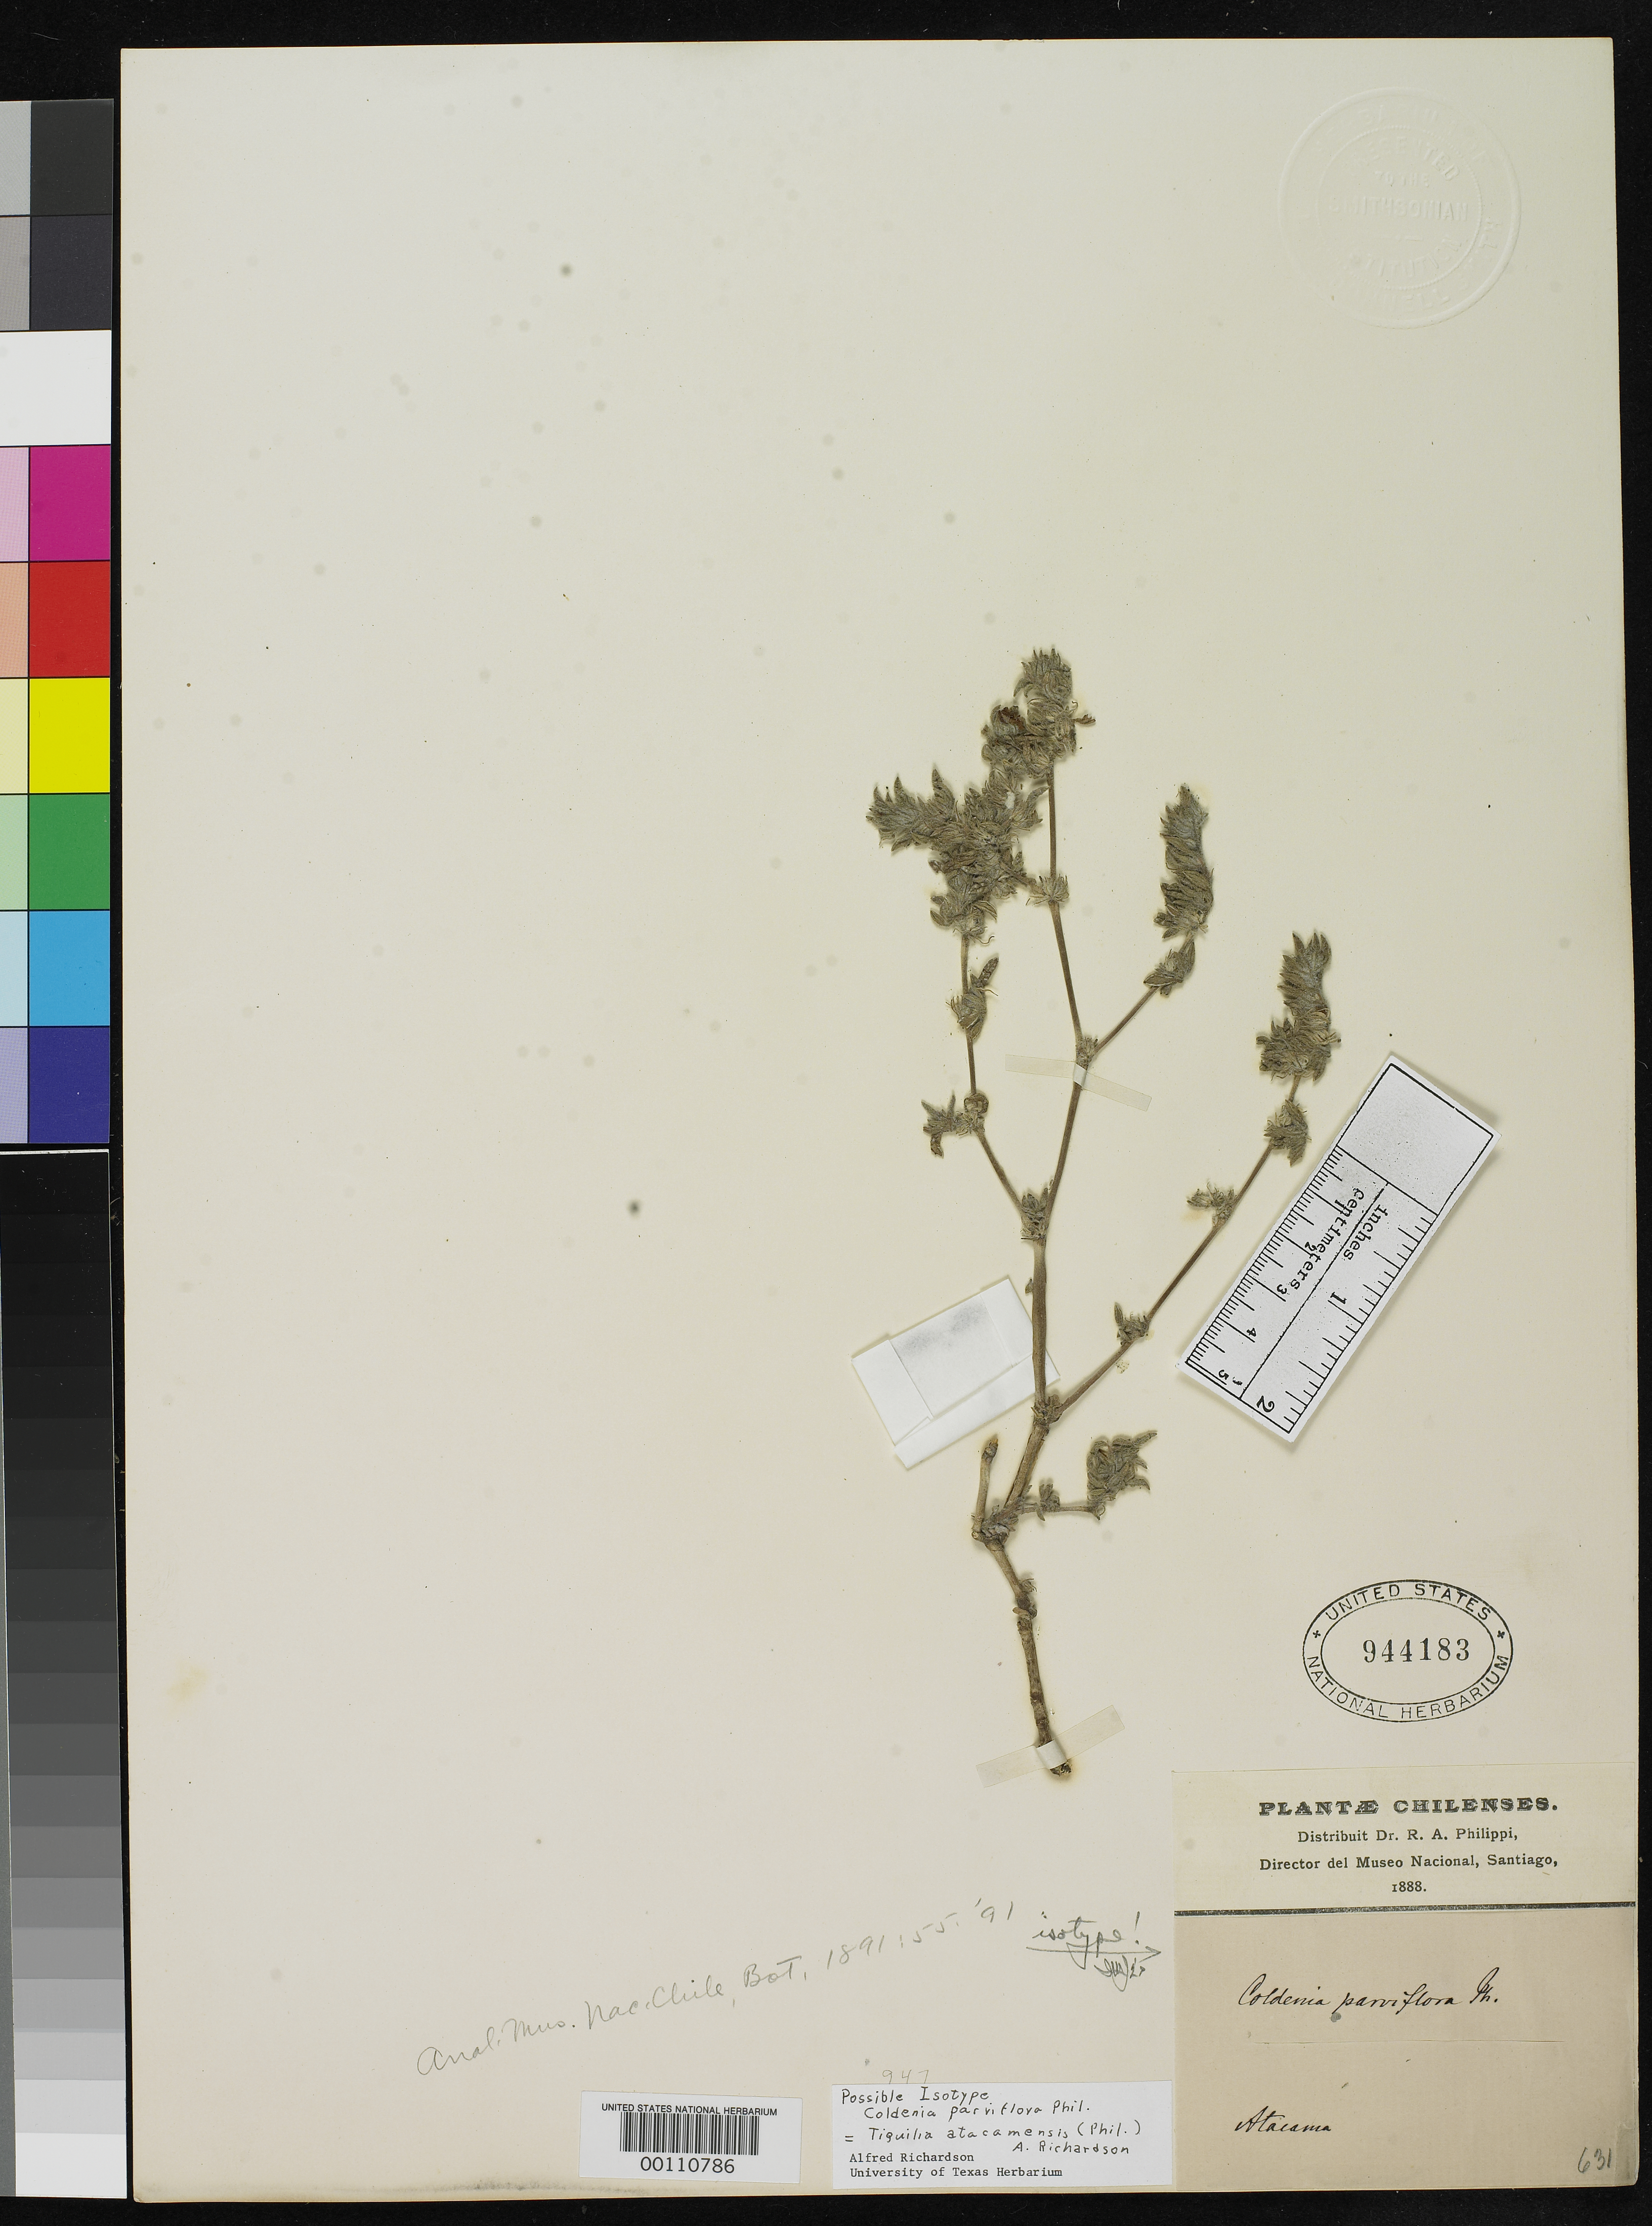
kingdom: Plantae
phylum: Tracheophyta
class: Magnoliopsida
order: Boraginales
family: Coldeniaceae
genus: Coldenia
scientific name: Coldenia parviflora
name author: Phil.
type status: Possible Isotype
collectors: R. A. Philippi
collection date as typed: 1888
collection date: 1888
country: Chile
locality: Atacama.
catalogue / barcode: US 944183